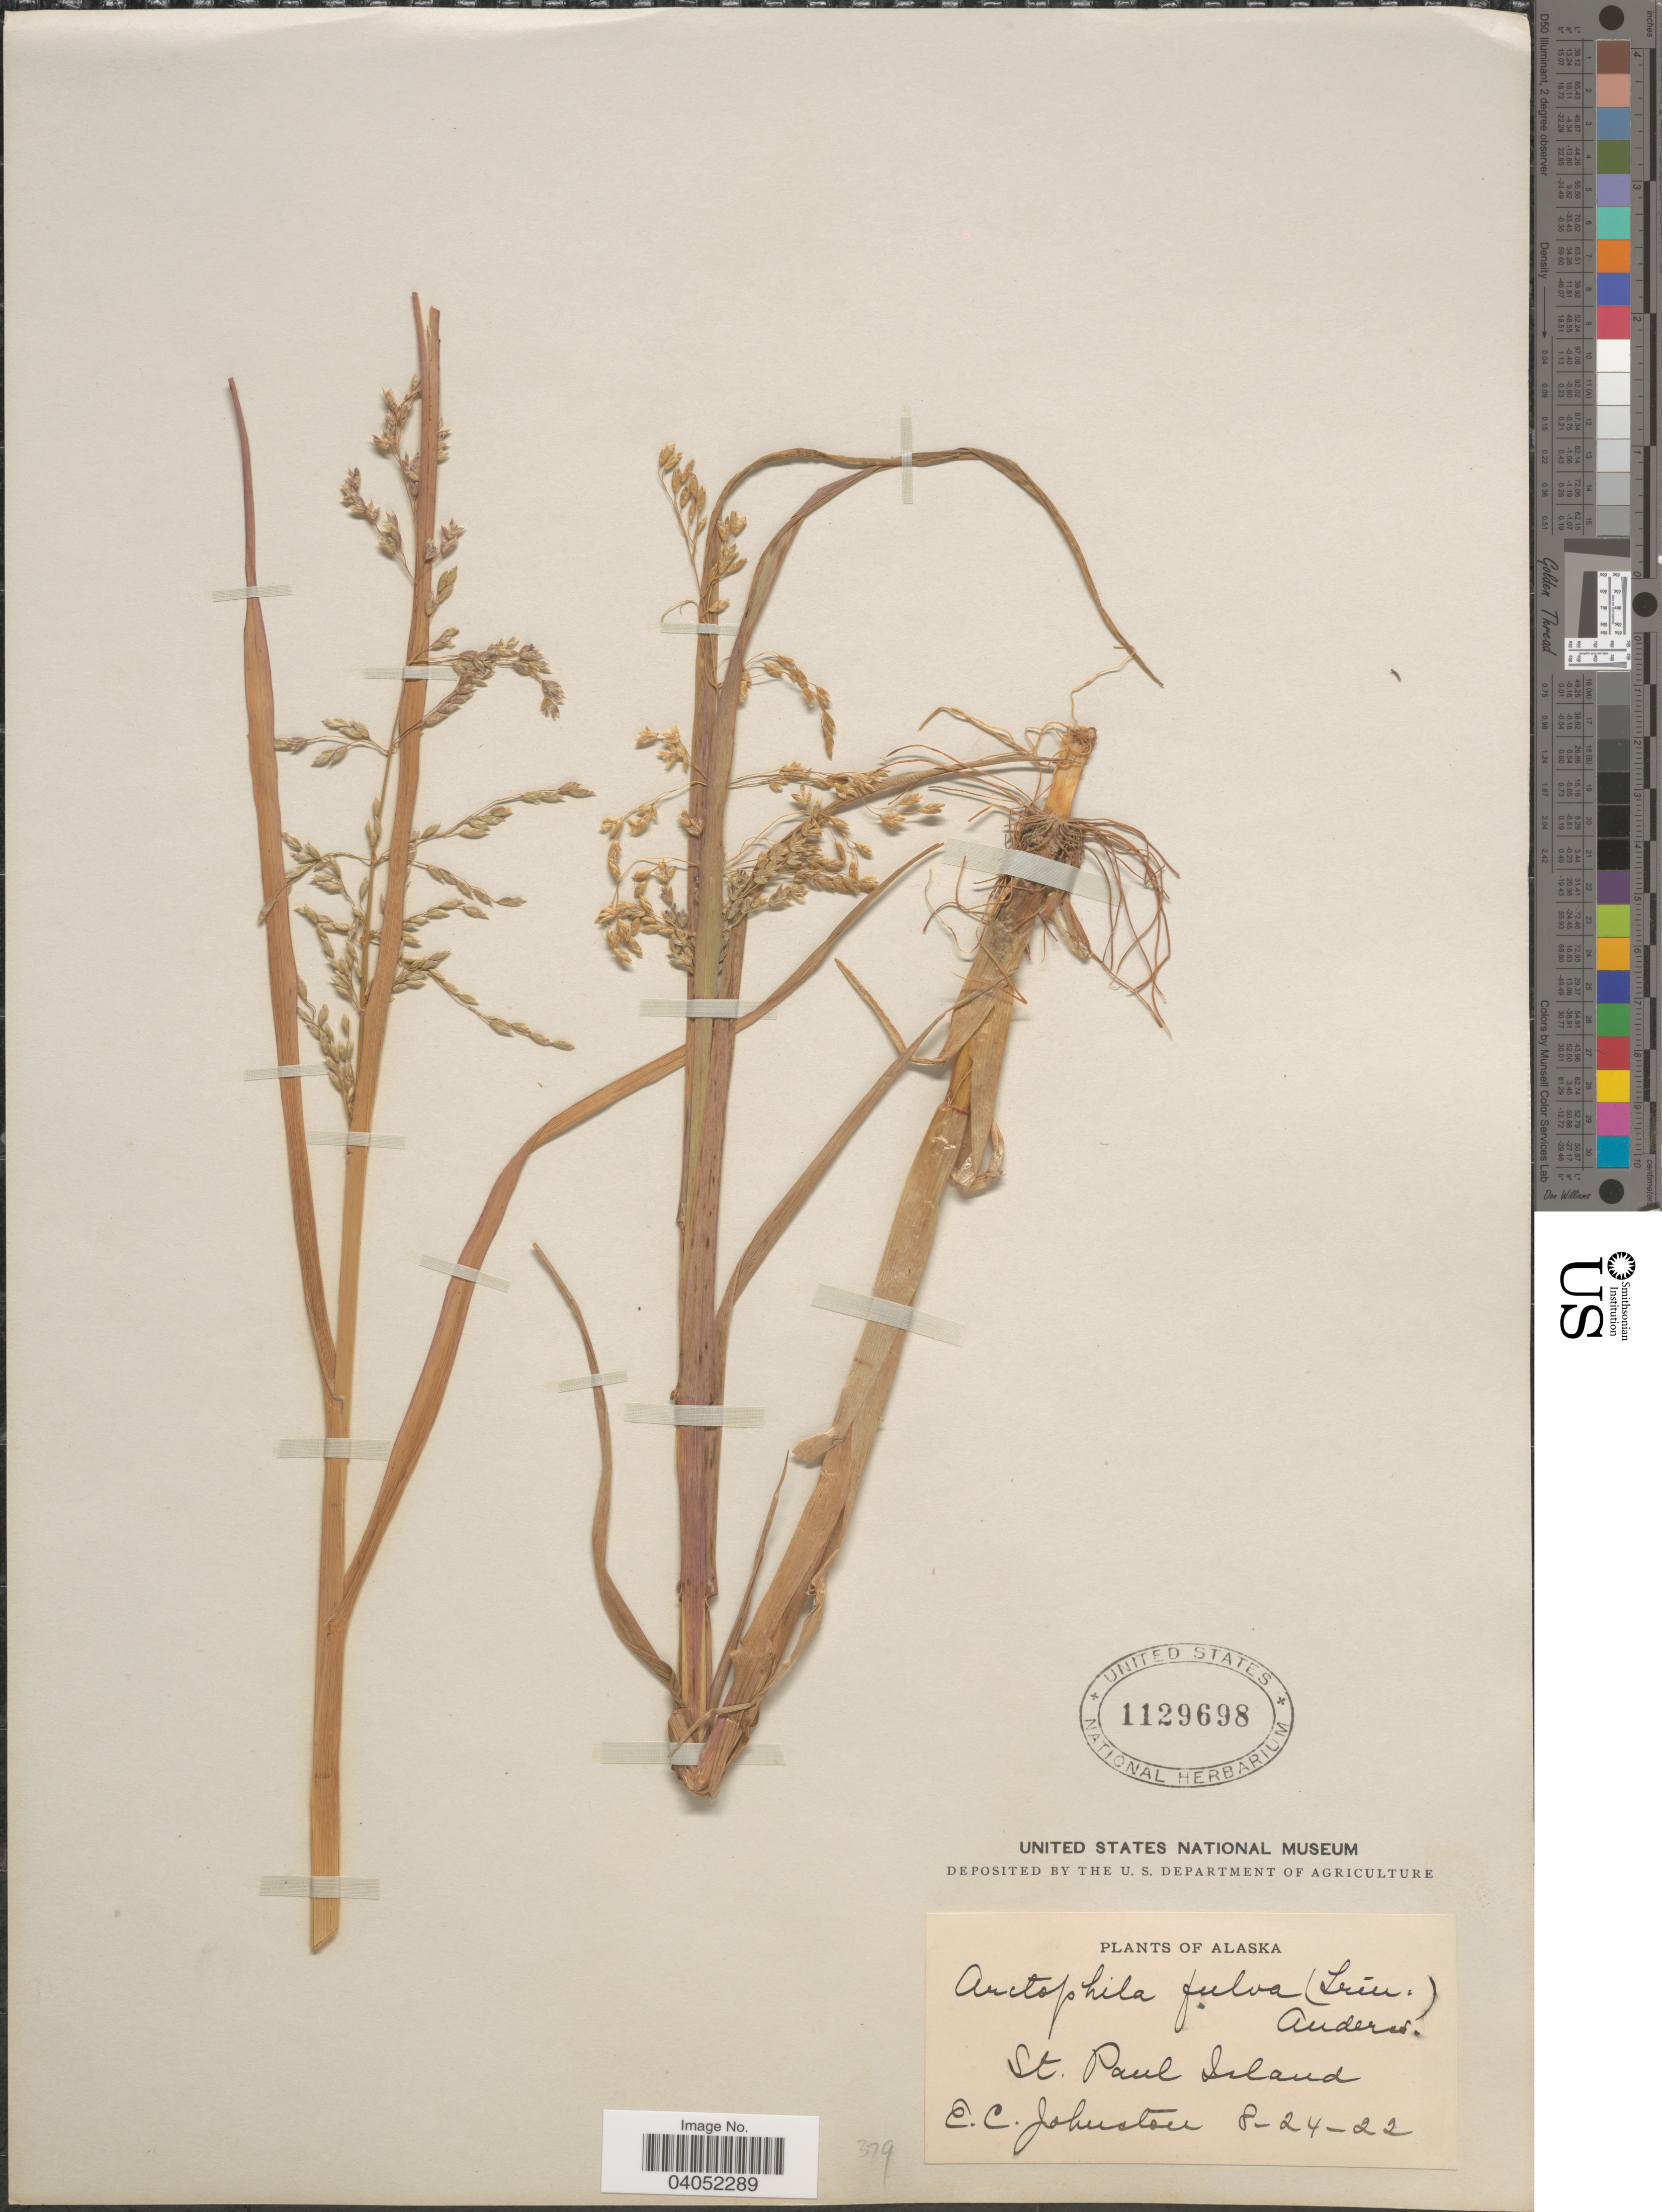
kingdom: Plantae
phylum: Tracheophyta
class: Liliopsida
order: Poales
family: Poaceae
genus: Arctophila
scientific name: Arctophila fulva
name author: (Trin.) Andersson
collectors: E. C. Johnston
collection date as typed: Transcribed d/m/y: 24/8/22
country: United States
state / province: Alaska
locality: St. Paul Island.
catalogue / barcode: US 1129698